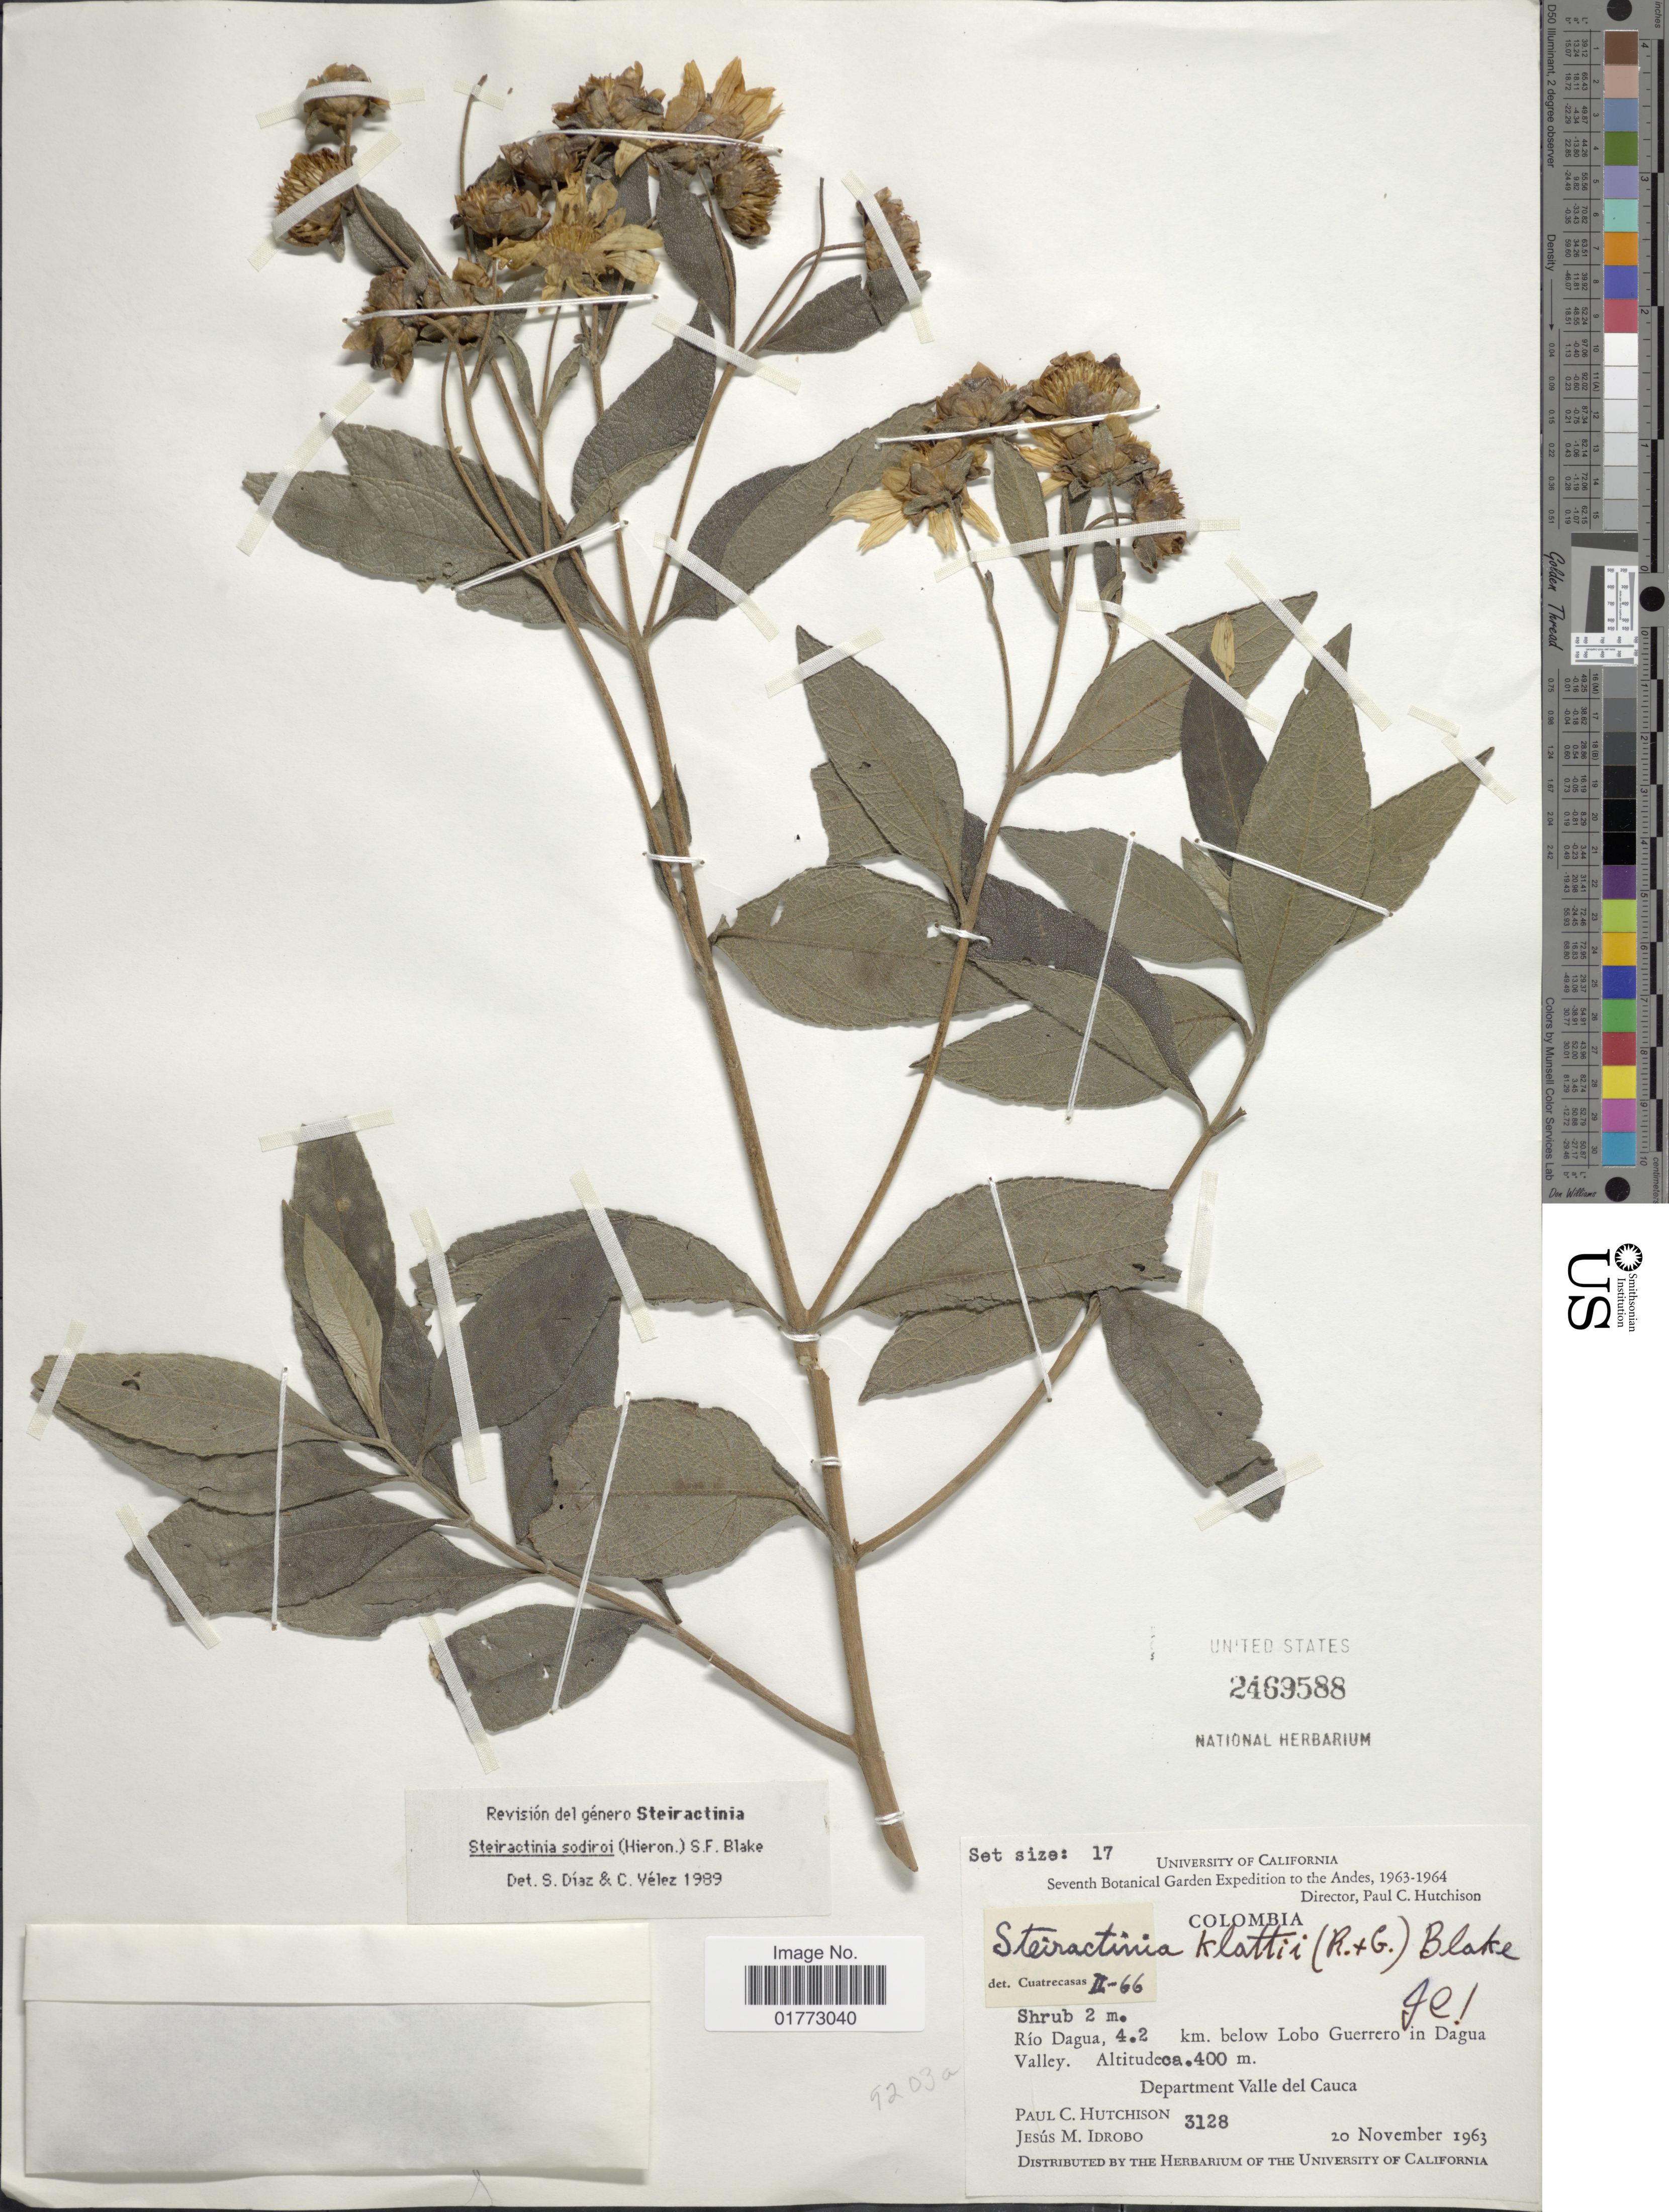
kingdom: Plantae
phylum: Tracheophyta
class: Magnoliopsida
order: Asterales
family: Asteraceae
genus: Steiractinia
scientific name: Steiractinia sodiroi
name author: (Hieron. ex Sodiro) S.F. Blake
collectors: P. C. Hutchison & J. M. Idrobo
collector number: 3128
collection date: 1963-11-20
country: Colombia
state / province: Valle del Cauca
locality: Rio Dagua, 4.2 km. below Lobo Guerrero in Dagua Valley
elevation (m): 400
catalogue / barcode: US 2469588